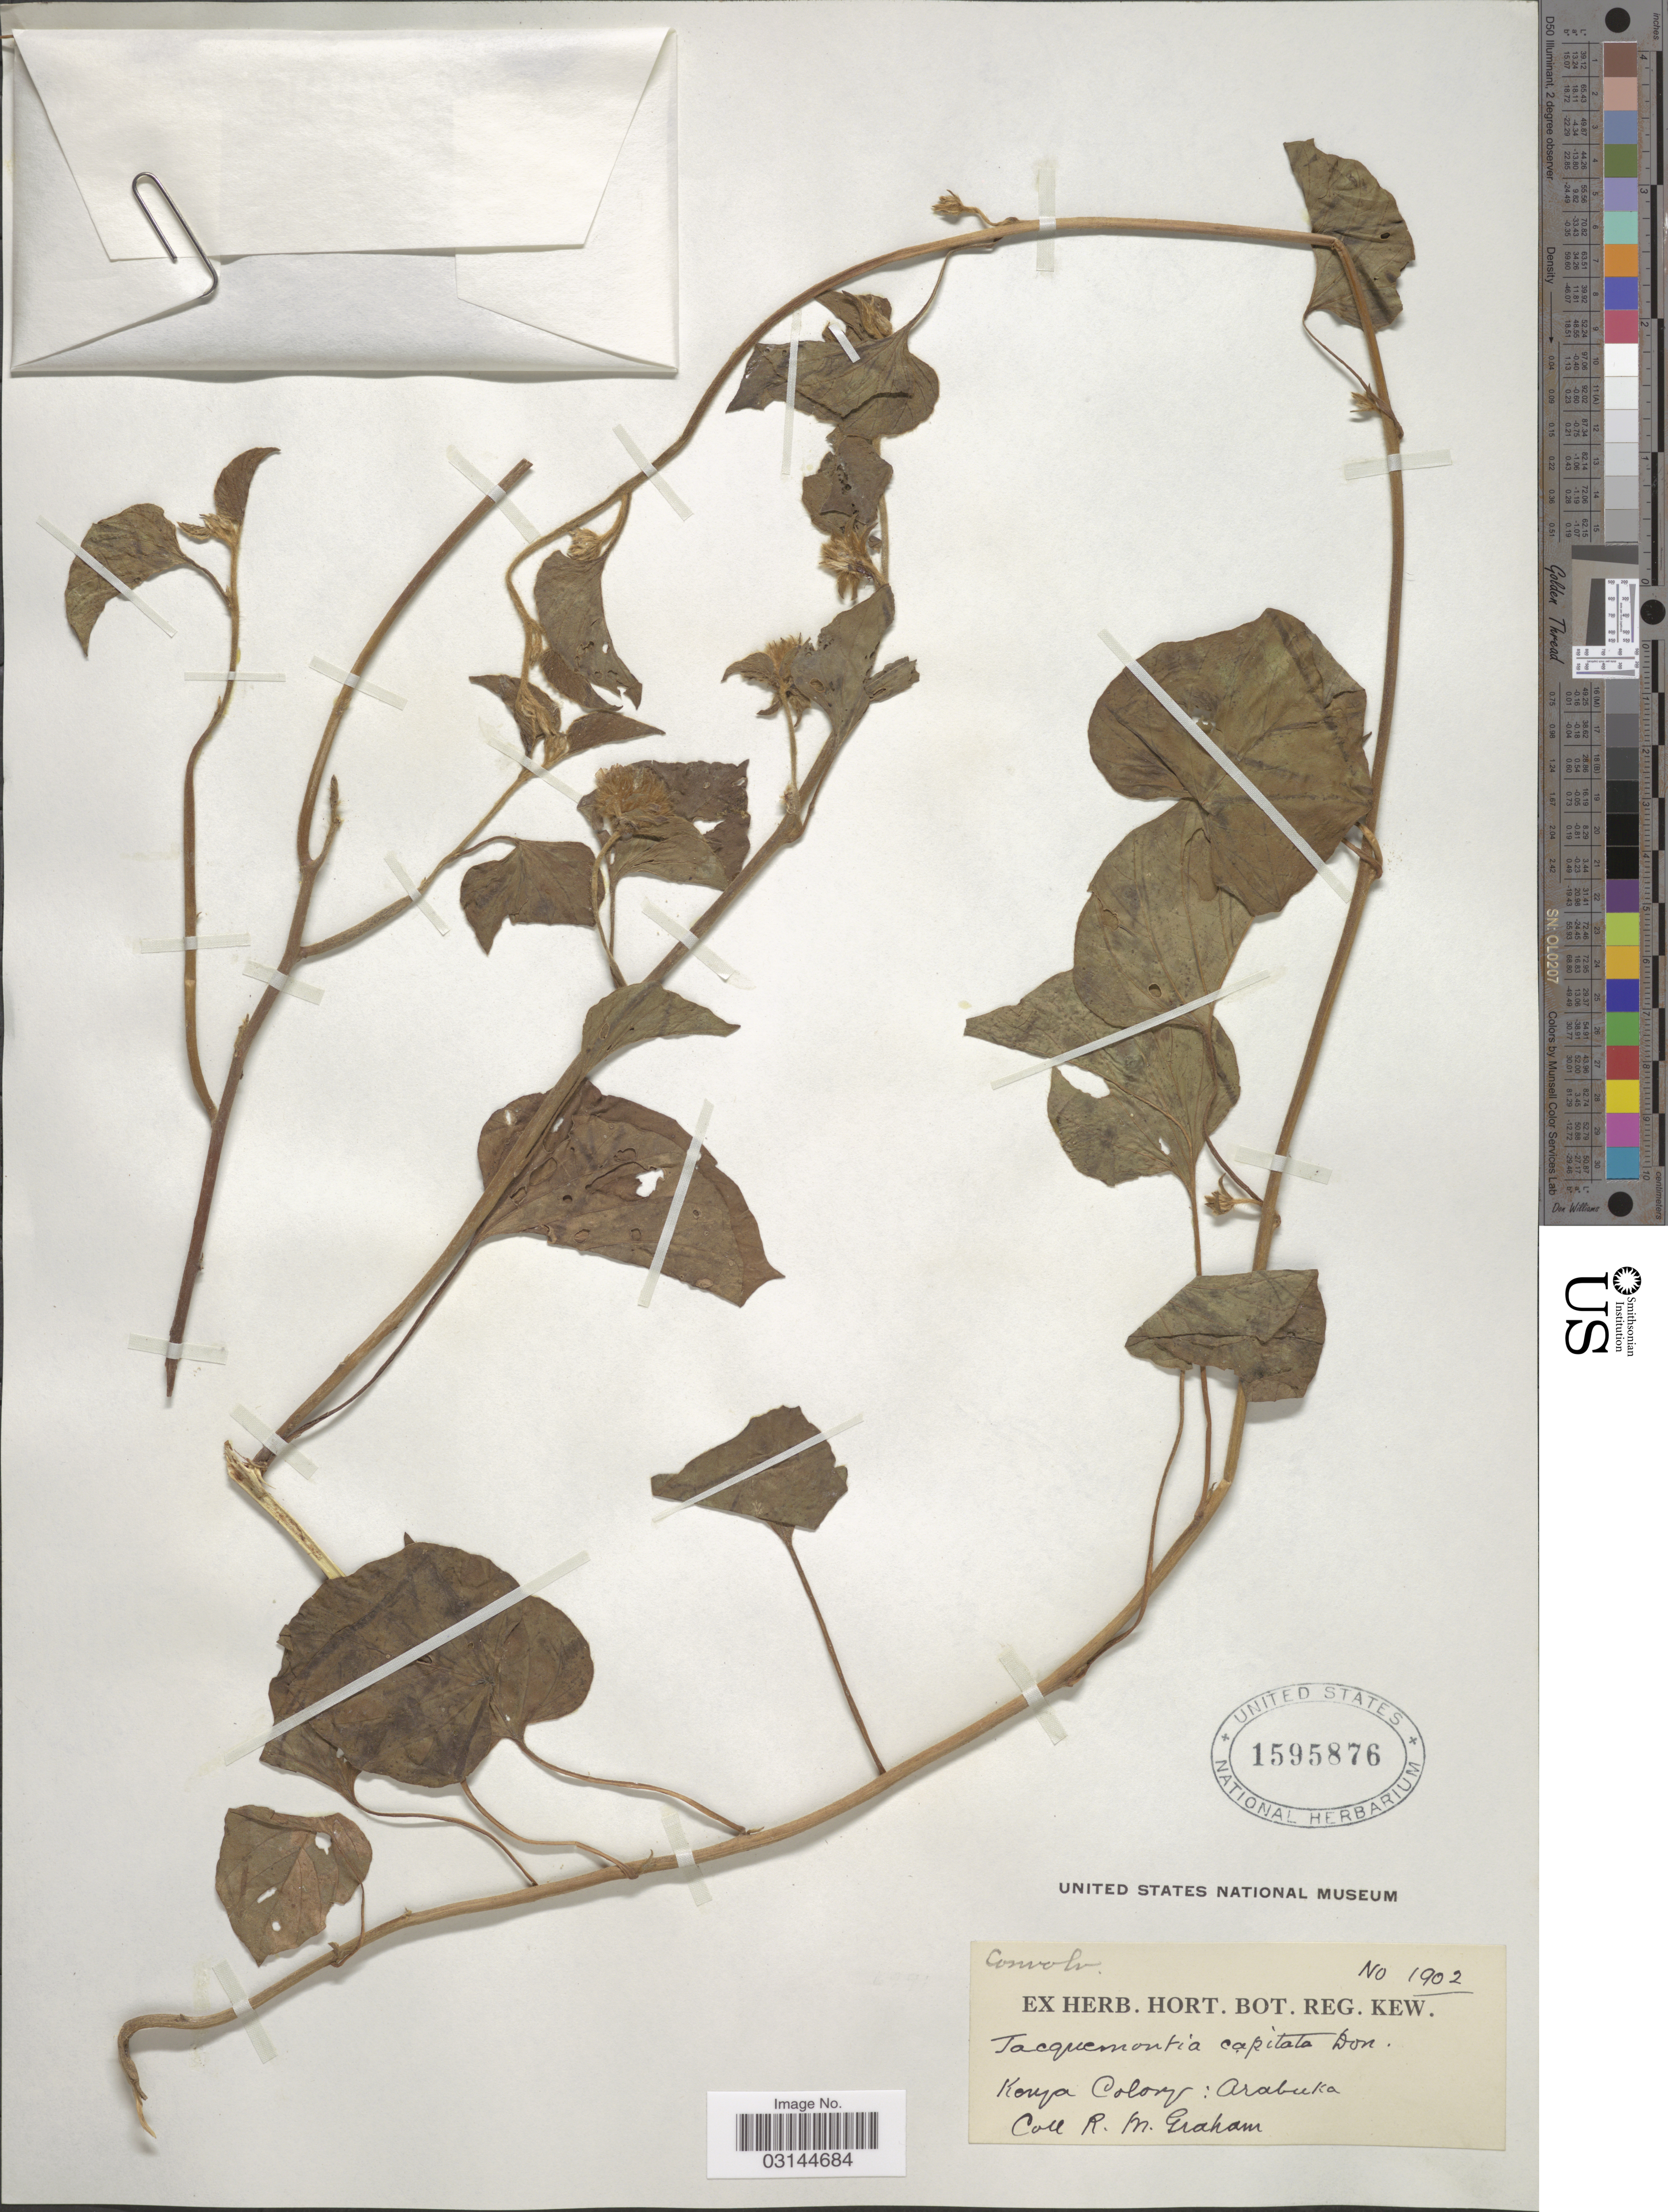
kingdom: Plantae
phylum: Tracheophyta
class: Magnoliopsida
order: Solanales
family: Convolvulaceae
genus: Jacquemontia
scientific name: Jacquemontia capitata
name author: (Desr.) G. Don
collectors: R. M. Graham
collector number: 1902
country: Kenya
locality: Kenya Colony: Arabuka.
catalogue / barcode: US 1595876